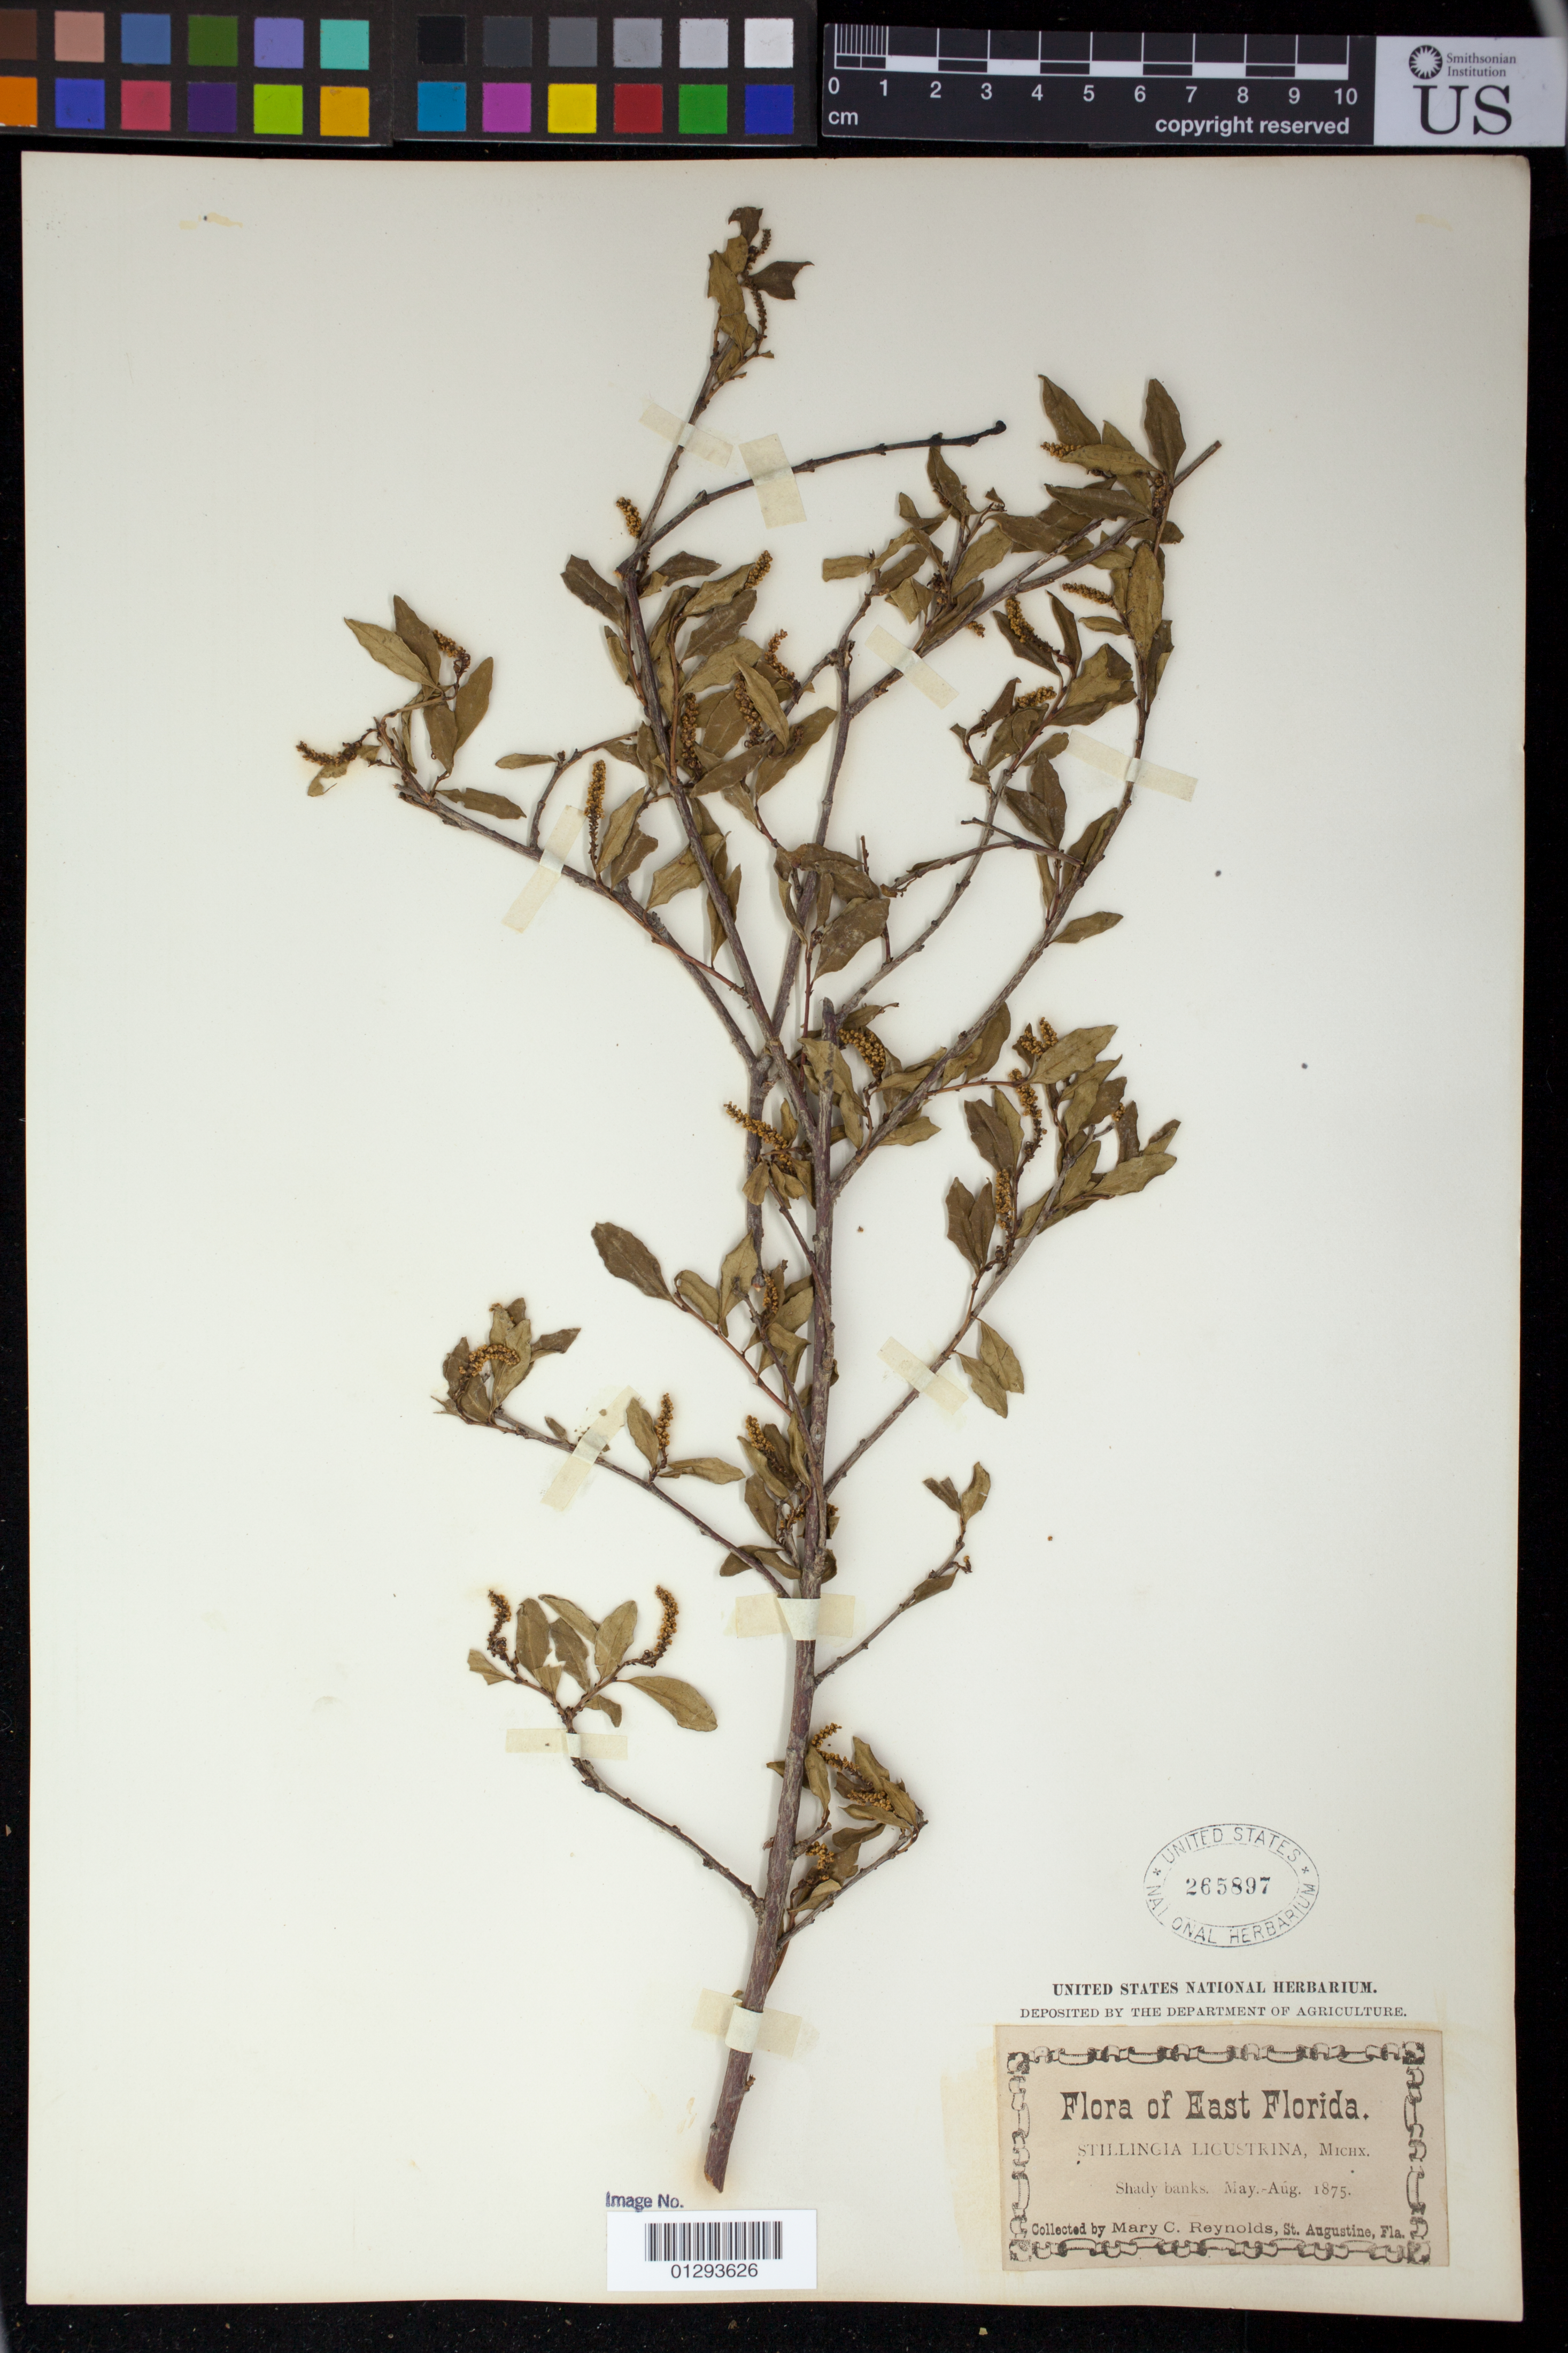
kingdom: Plantae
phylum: Tracheophyta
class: Magnoliopsida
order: Malpighiales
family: Euphorbiaceae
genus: Sebastiania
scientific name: Sebastiania fruticosa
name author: (Bartram) Fernald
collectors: M. Reynolds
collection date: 1875-05/1875-08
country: United States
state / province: Florida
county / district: Saint Johns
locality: St. Augustine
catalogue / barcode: US 265897